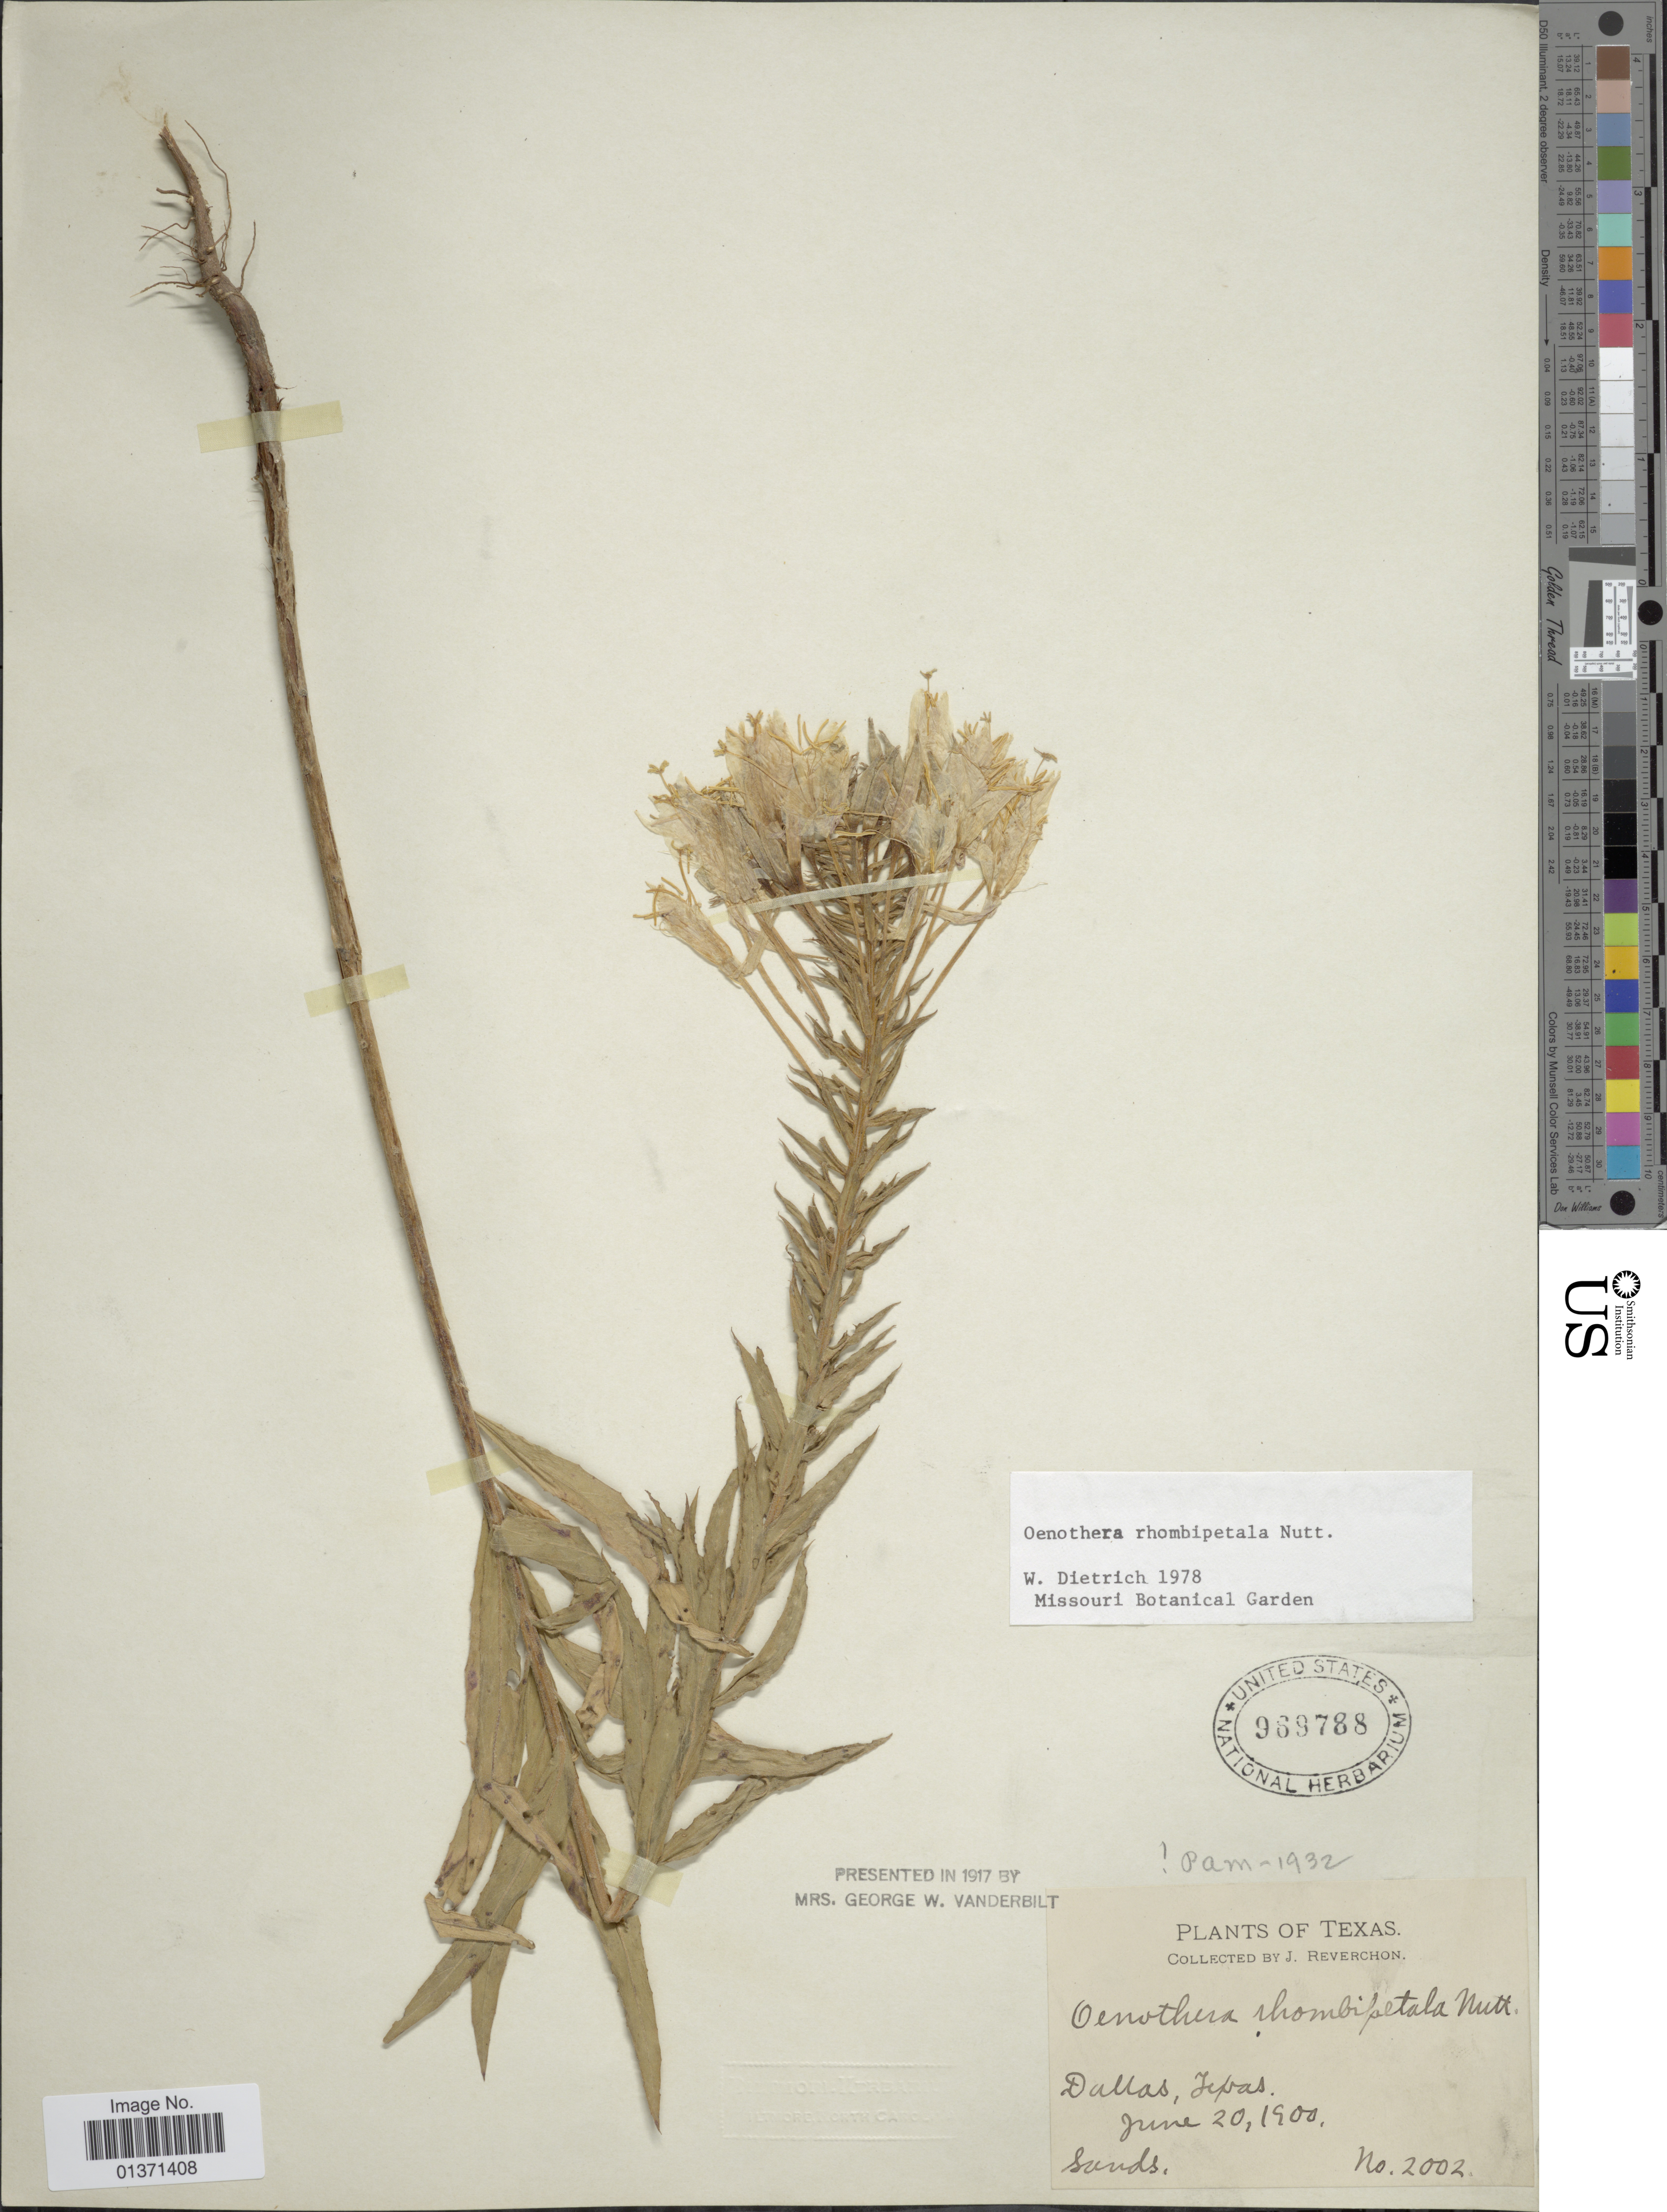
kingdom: Plantae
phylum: Tracheophyta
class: Magnoliopsida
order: Myrtales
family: Onagraceae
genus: Oenothera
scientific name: Oenothera rhombipetala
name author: Nutt. ex Torr & A. Gray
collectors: J. Reverchon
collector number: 2002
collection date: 1900-06-20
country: United States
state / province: Texas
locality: Dallas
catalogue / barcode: US 969788